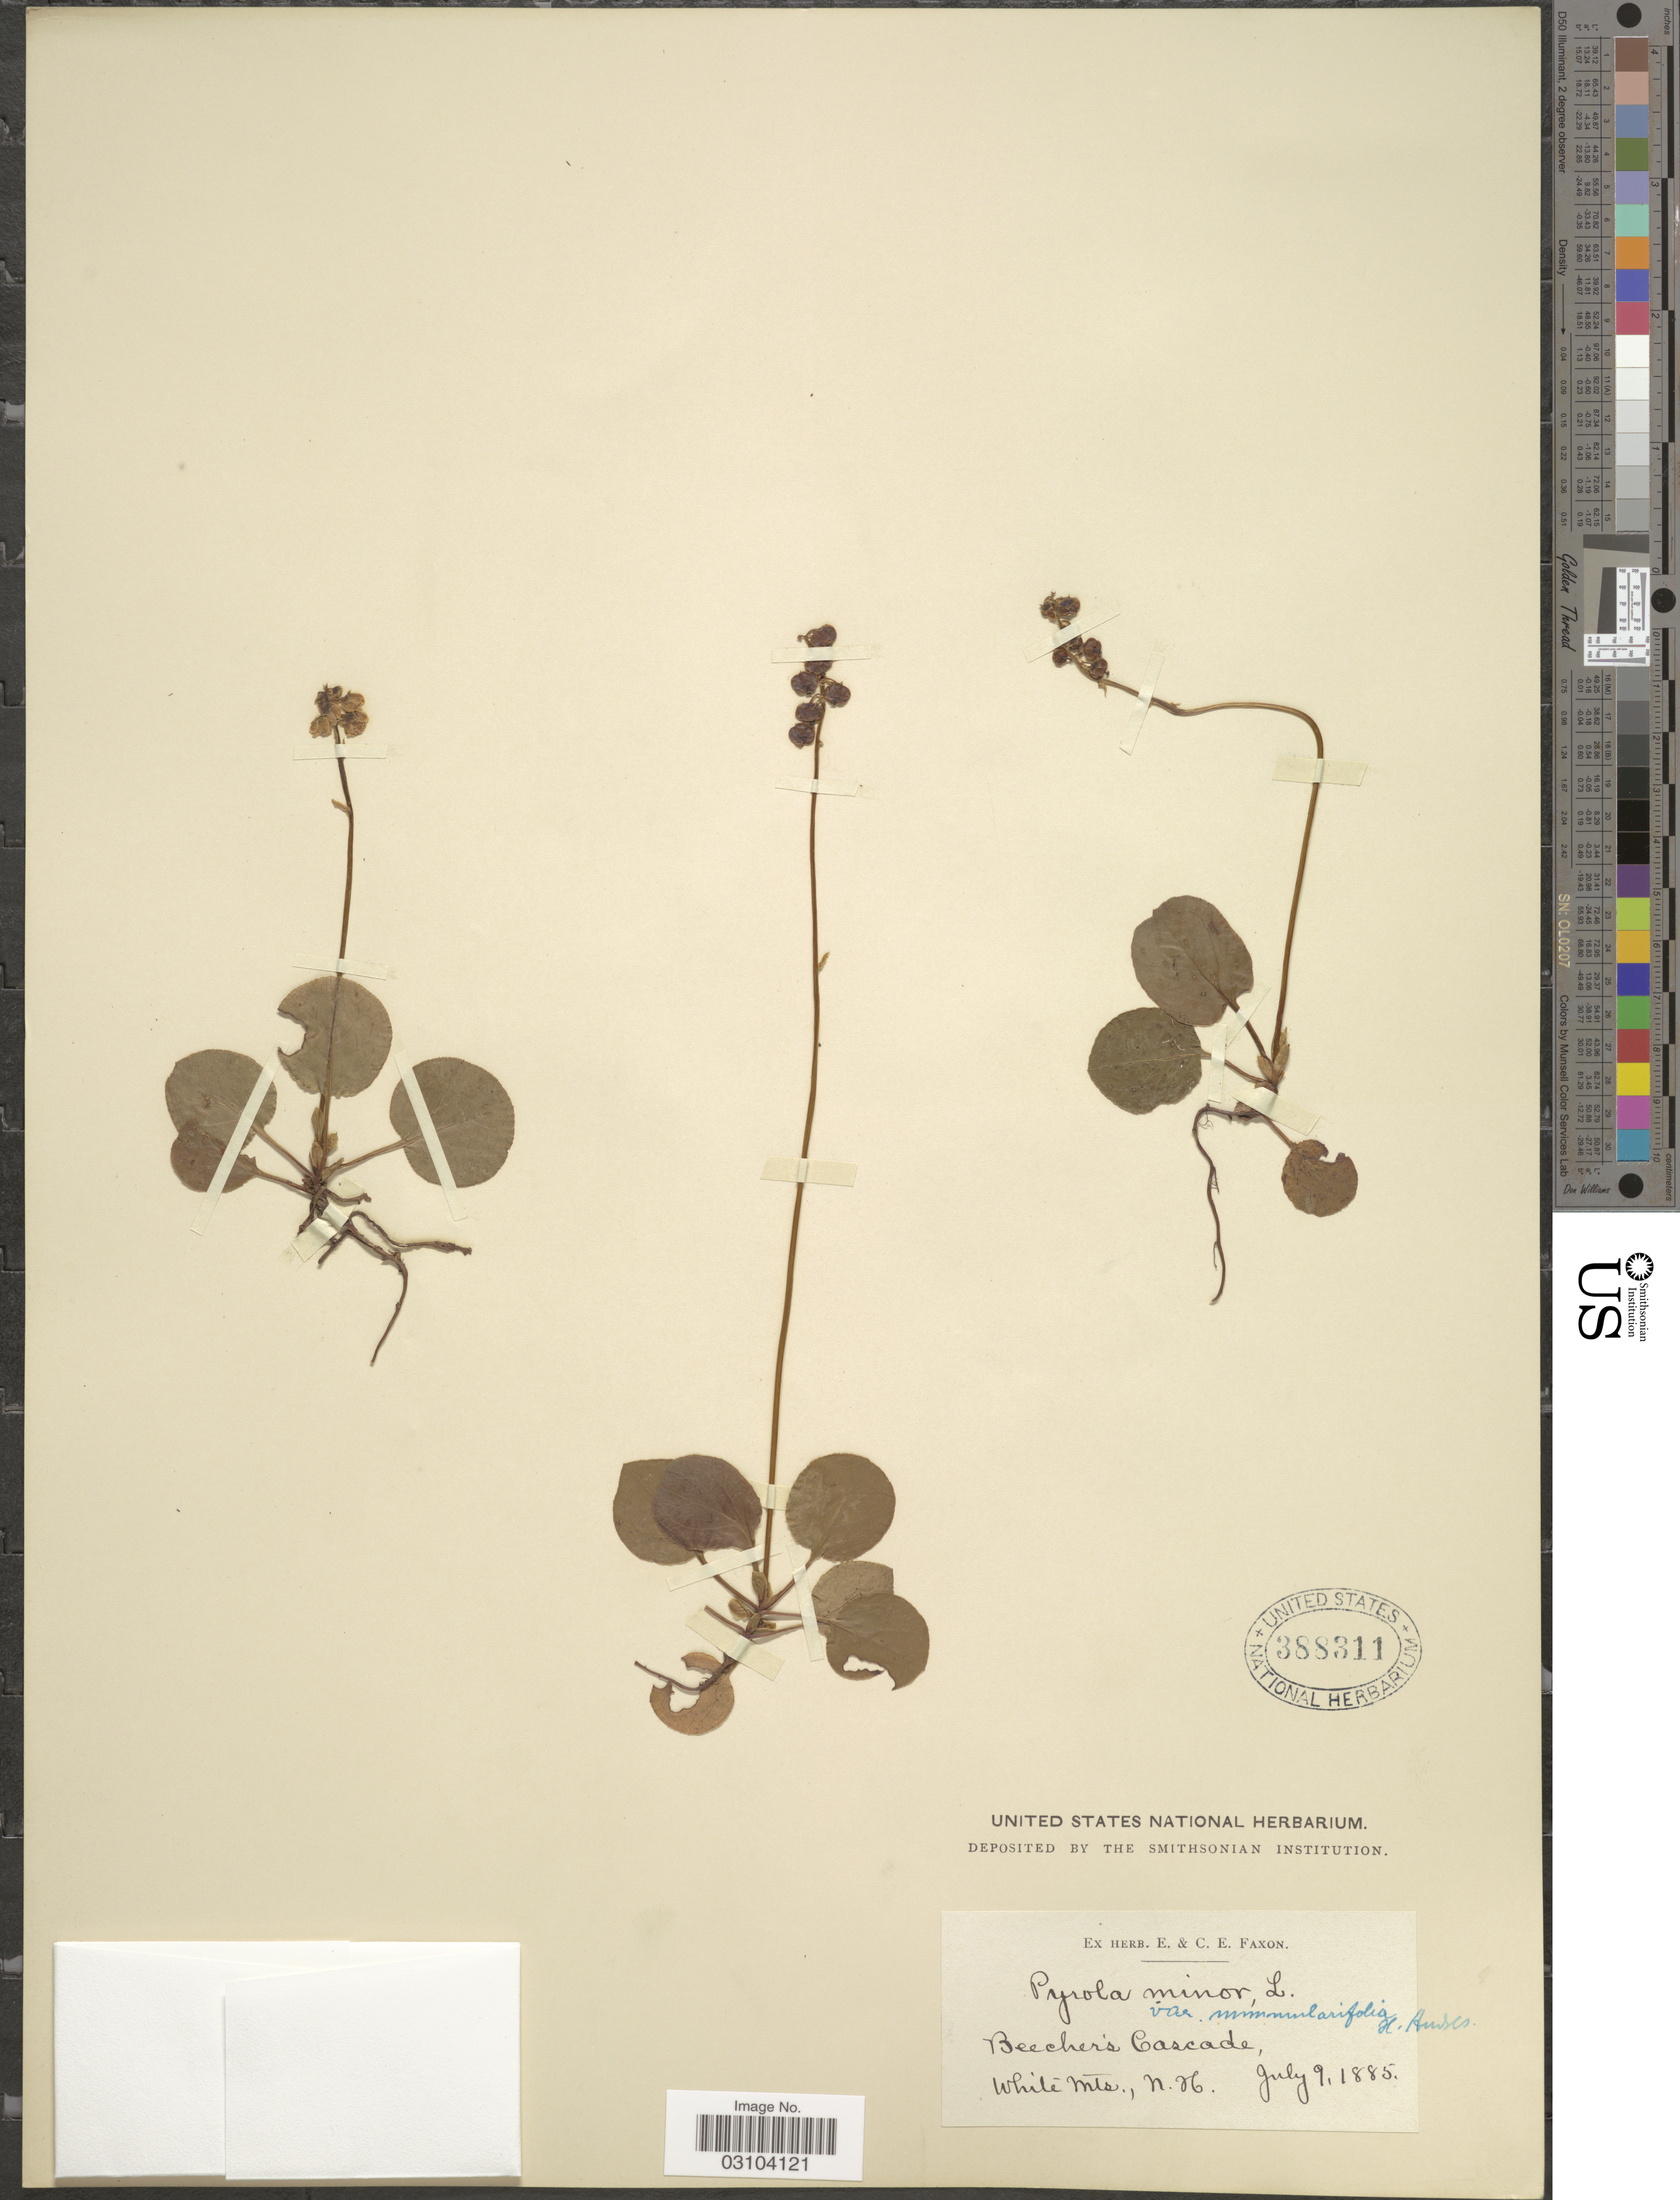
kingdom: Plantae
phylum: Tracheophyta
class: Magnoliopsida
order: Ericales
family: Ericaceae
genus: Pyrola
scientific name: Pyrola minor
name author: L.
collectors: ex herb. E. & C.E. Faxon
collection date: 1885-07-09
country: United States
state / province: New Hampshire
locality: Beecher's Cascade. White Mts.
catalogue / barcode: US 388311